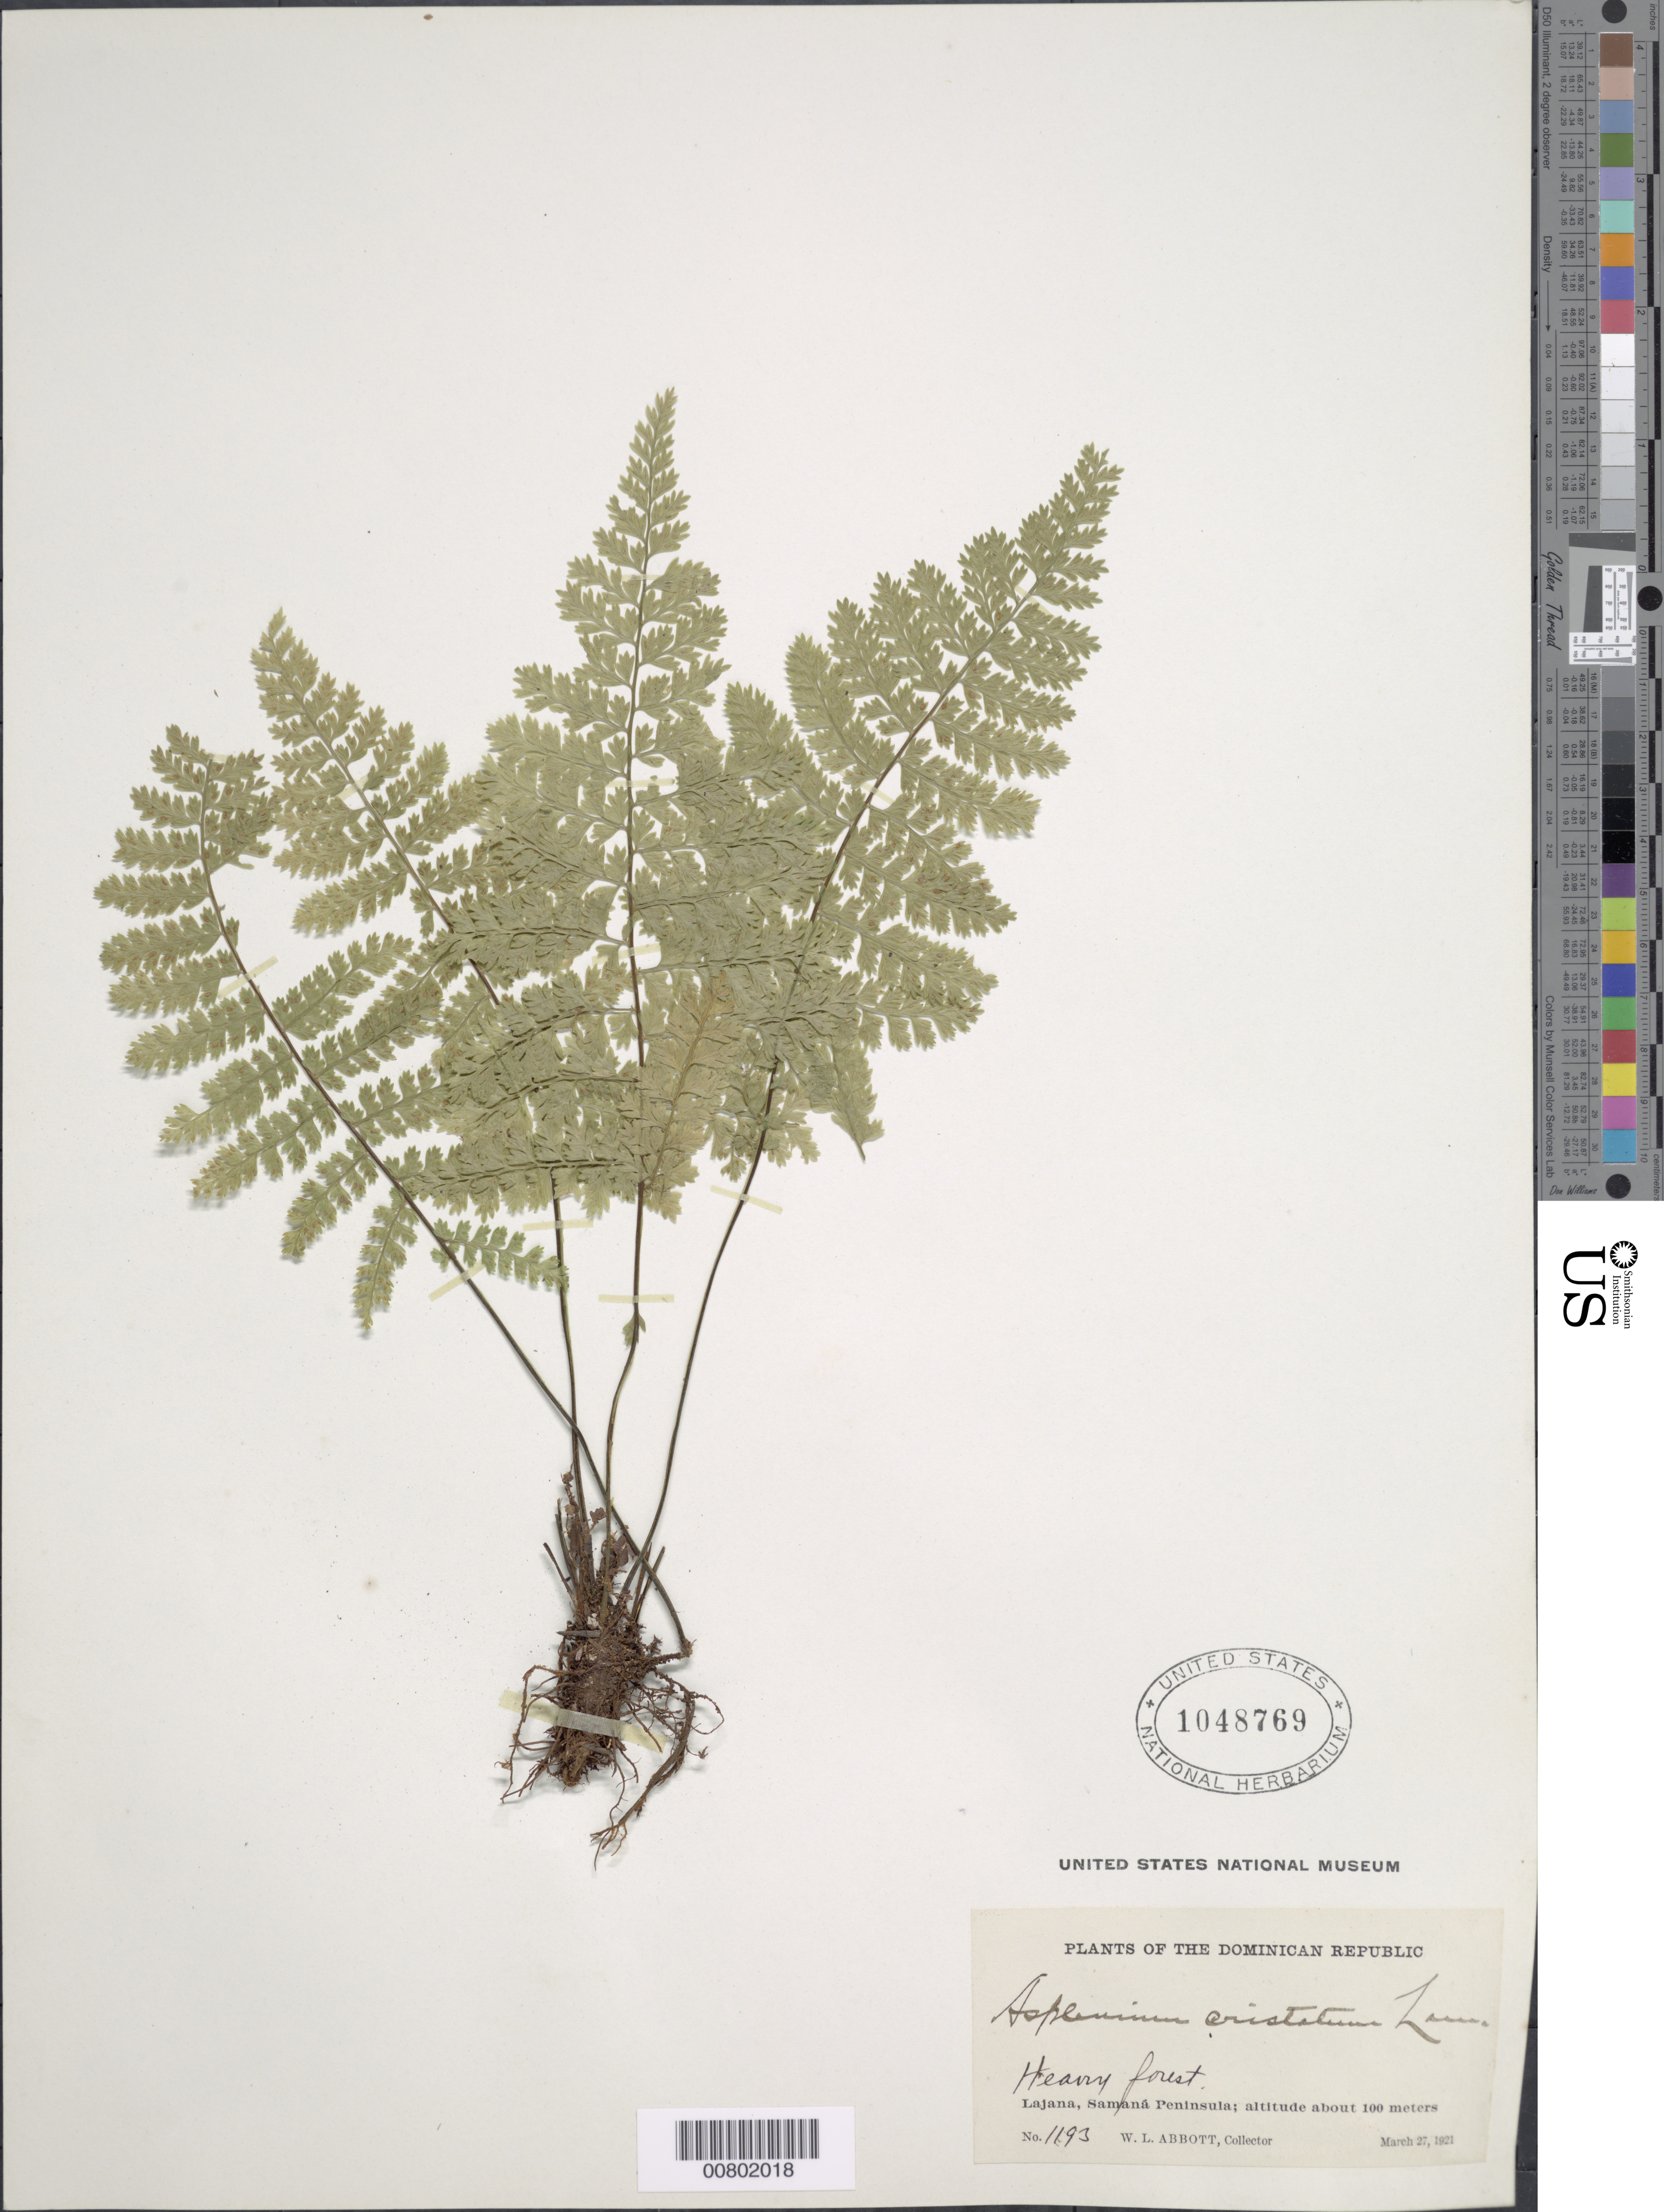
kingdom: Plantae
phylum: Tracheophyta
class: Polypodiopsida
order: Polypodiales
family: Aspleniaceae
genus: Asplenium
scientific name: Asplenium cristatum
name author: Lam.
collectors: W. L. Abbott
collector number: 1193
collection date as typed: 27 Mar 1921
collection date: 1921-03-27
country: Dominican Republic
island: Hispaniola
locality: Lajana, Samaná Peninsula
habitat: Heavy forest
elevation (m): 100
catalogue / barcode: US 1048769